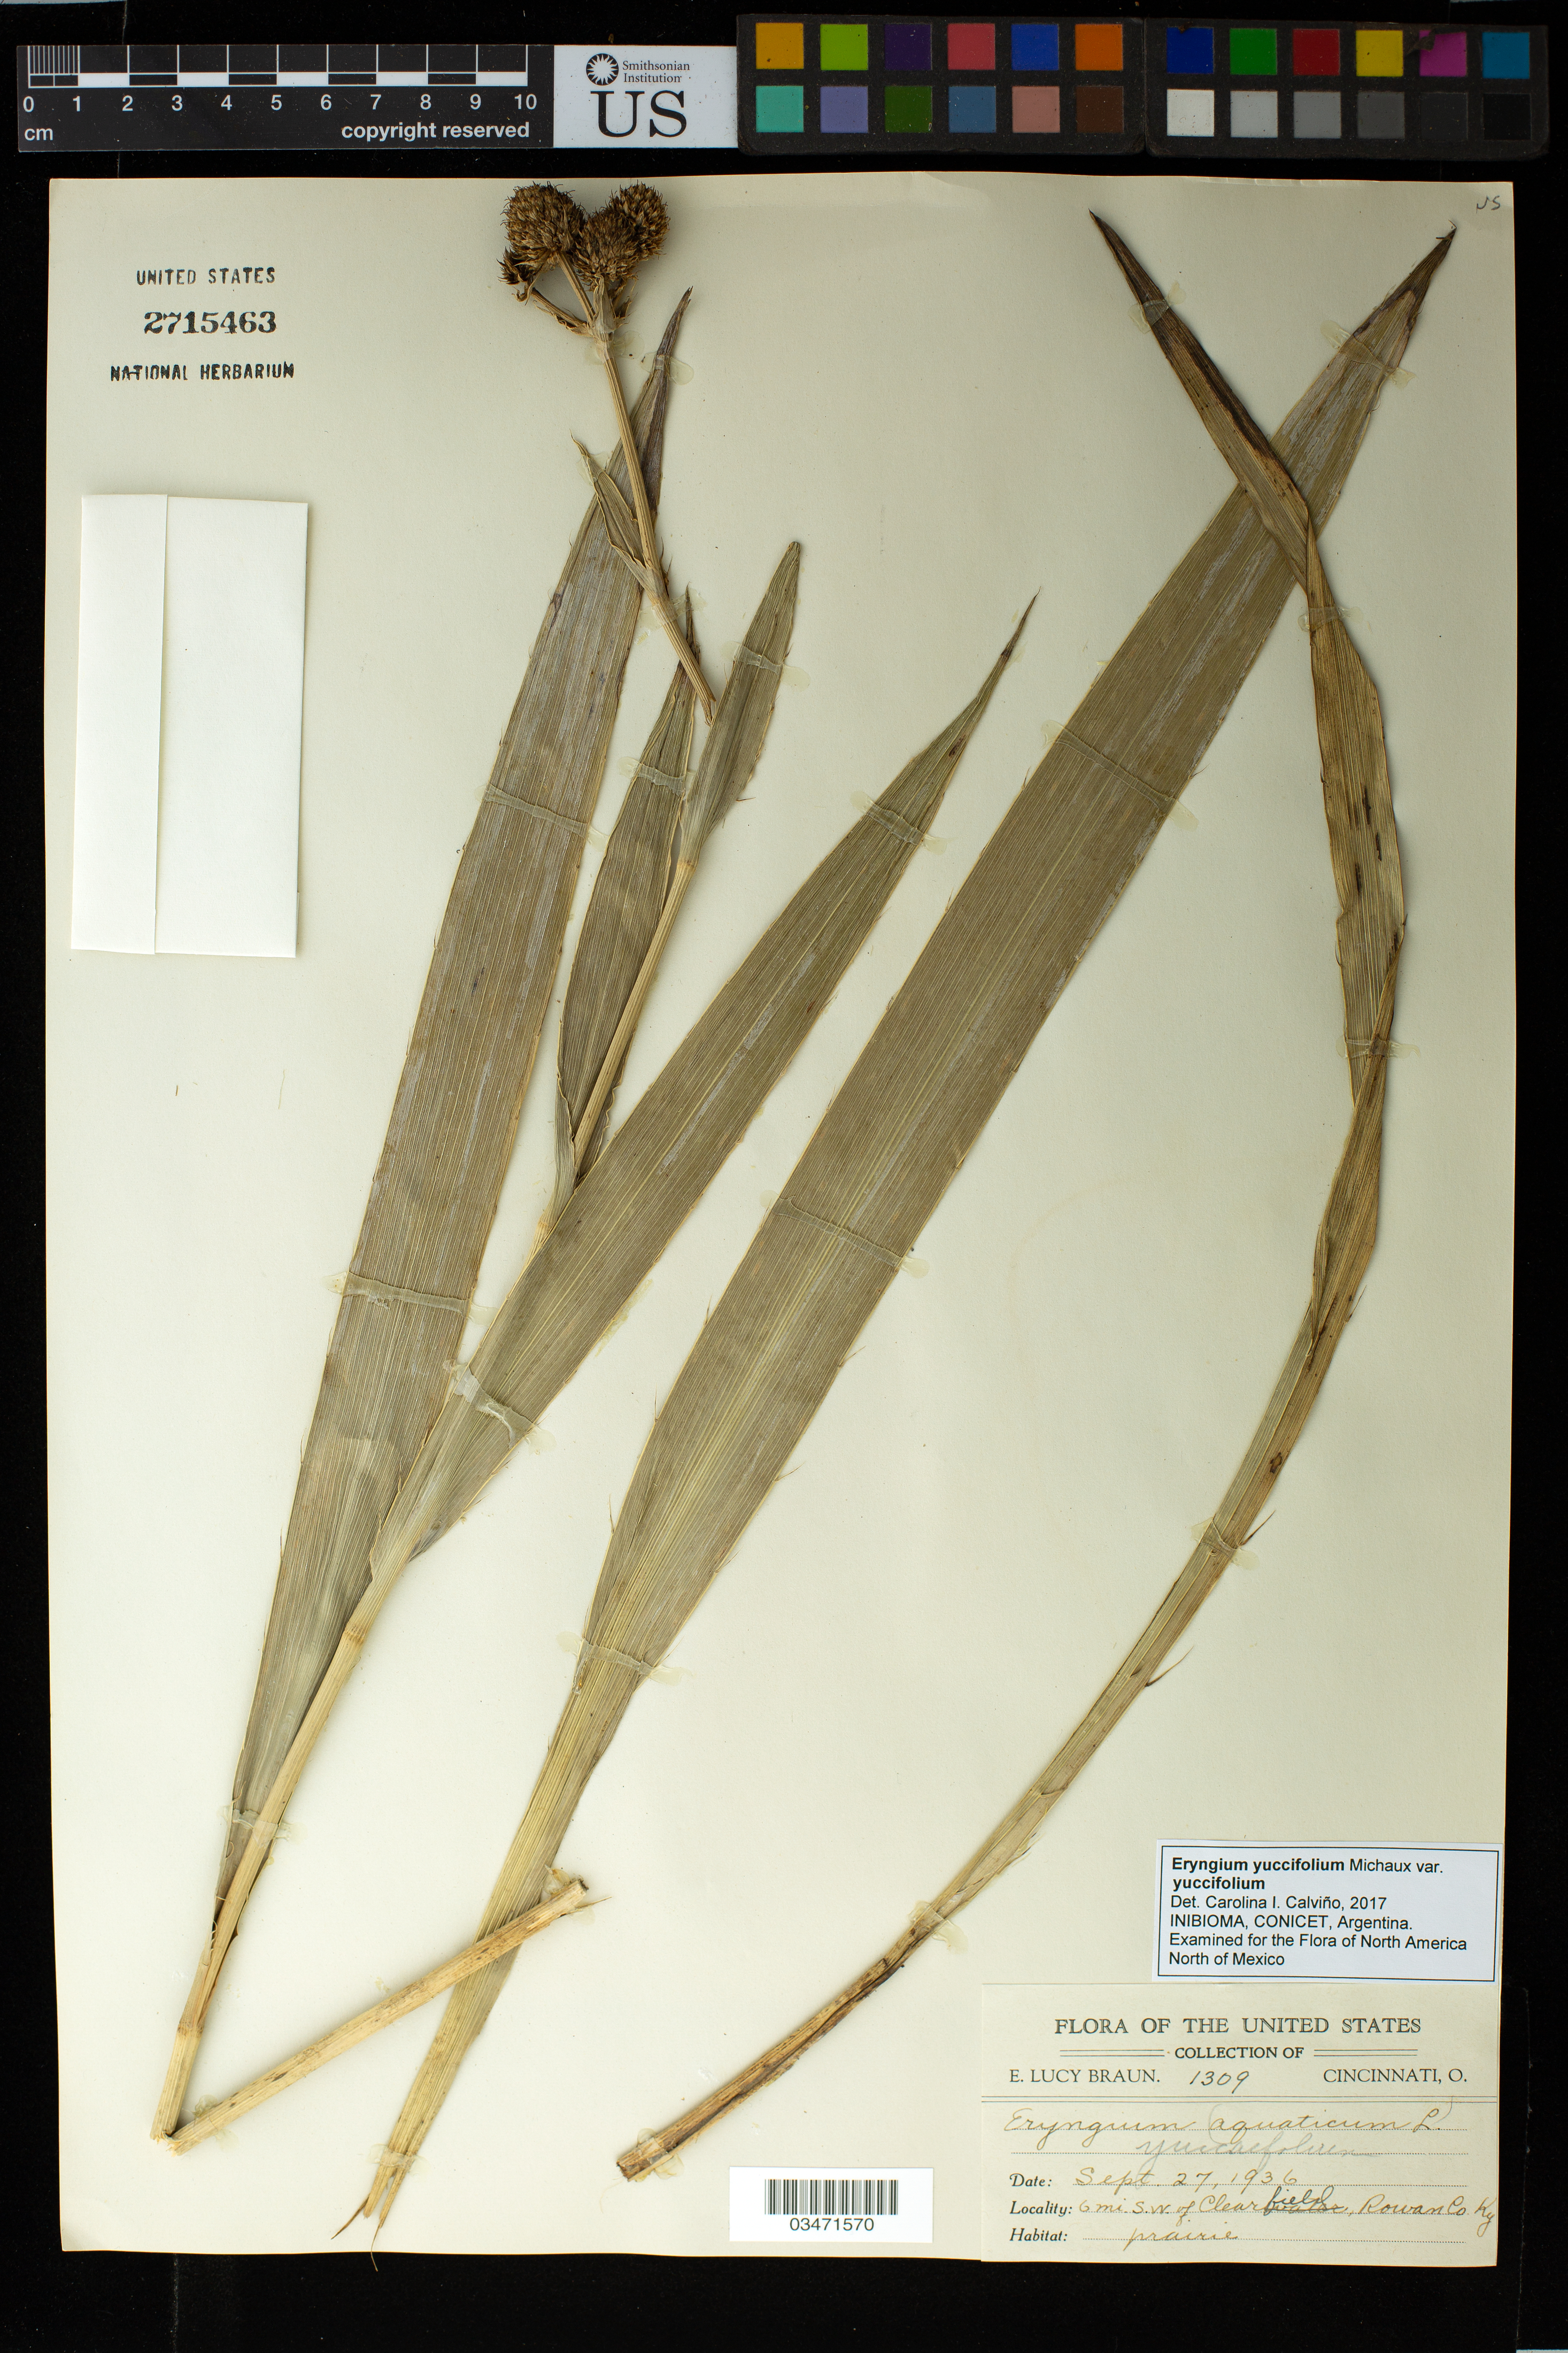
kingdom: Plantae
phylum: Tracheophyta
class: Magnoliopsida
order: Apiales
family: Apiaceae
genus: Eryngium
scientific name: Eryngium yuccifolium var. yuccifolium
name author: Michx.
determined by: Calviño, C. I.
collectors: E. L. Braun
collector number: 1309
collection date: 1936-09-27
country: United States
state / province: Kentucky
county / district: Rowan County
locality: Clearfield, 6 miles SW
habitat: Prairie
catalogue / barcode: US 2715463